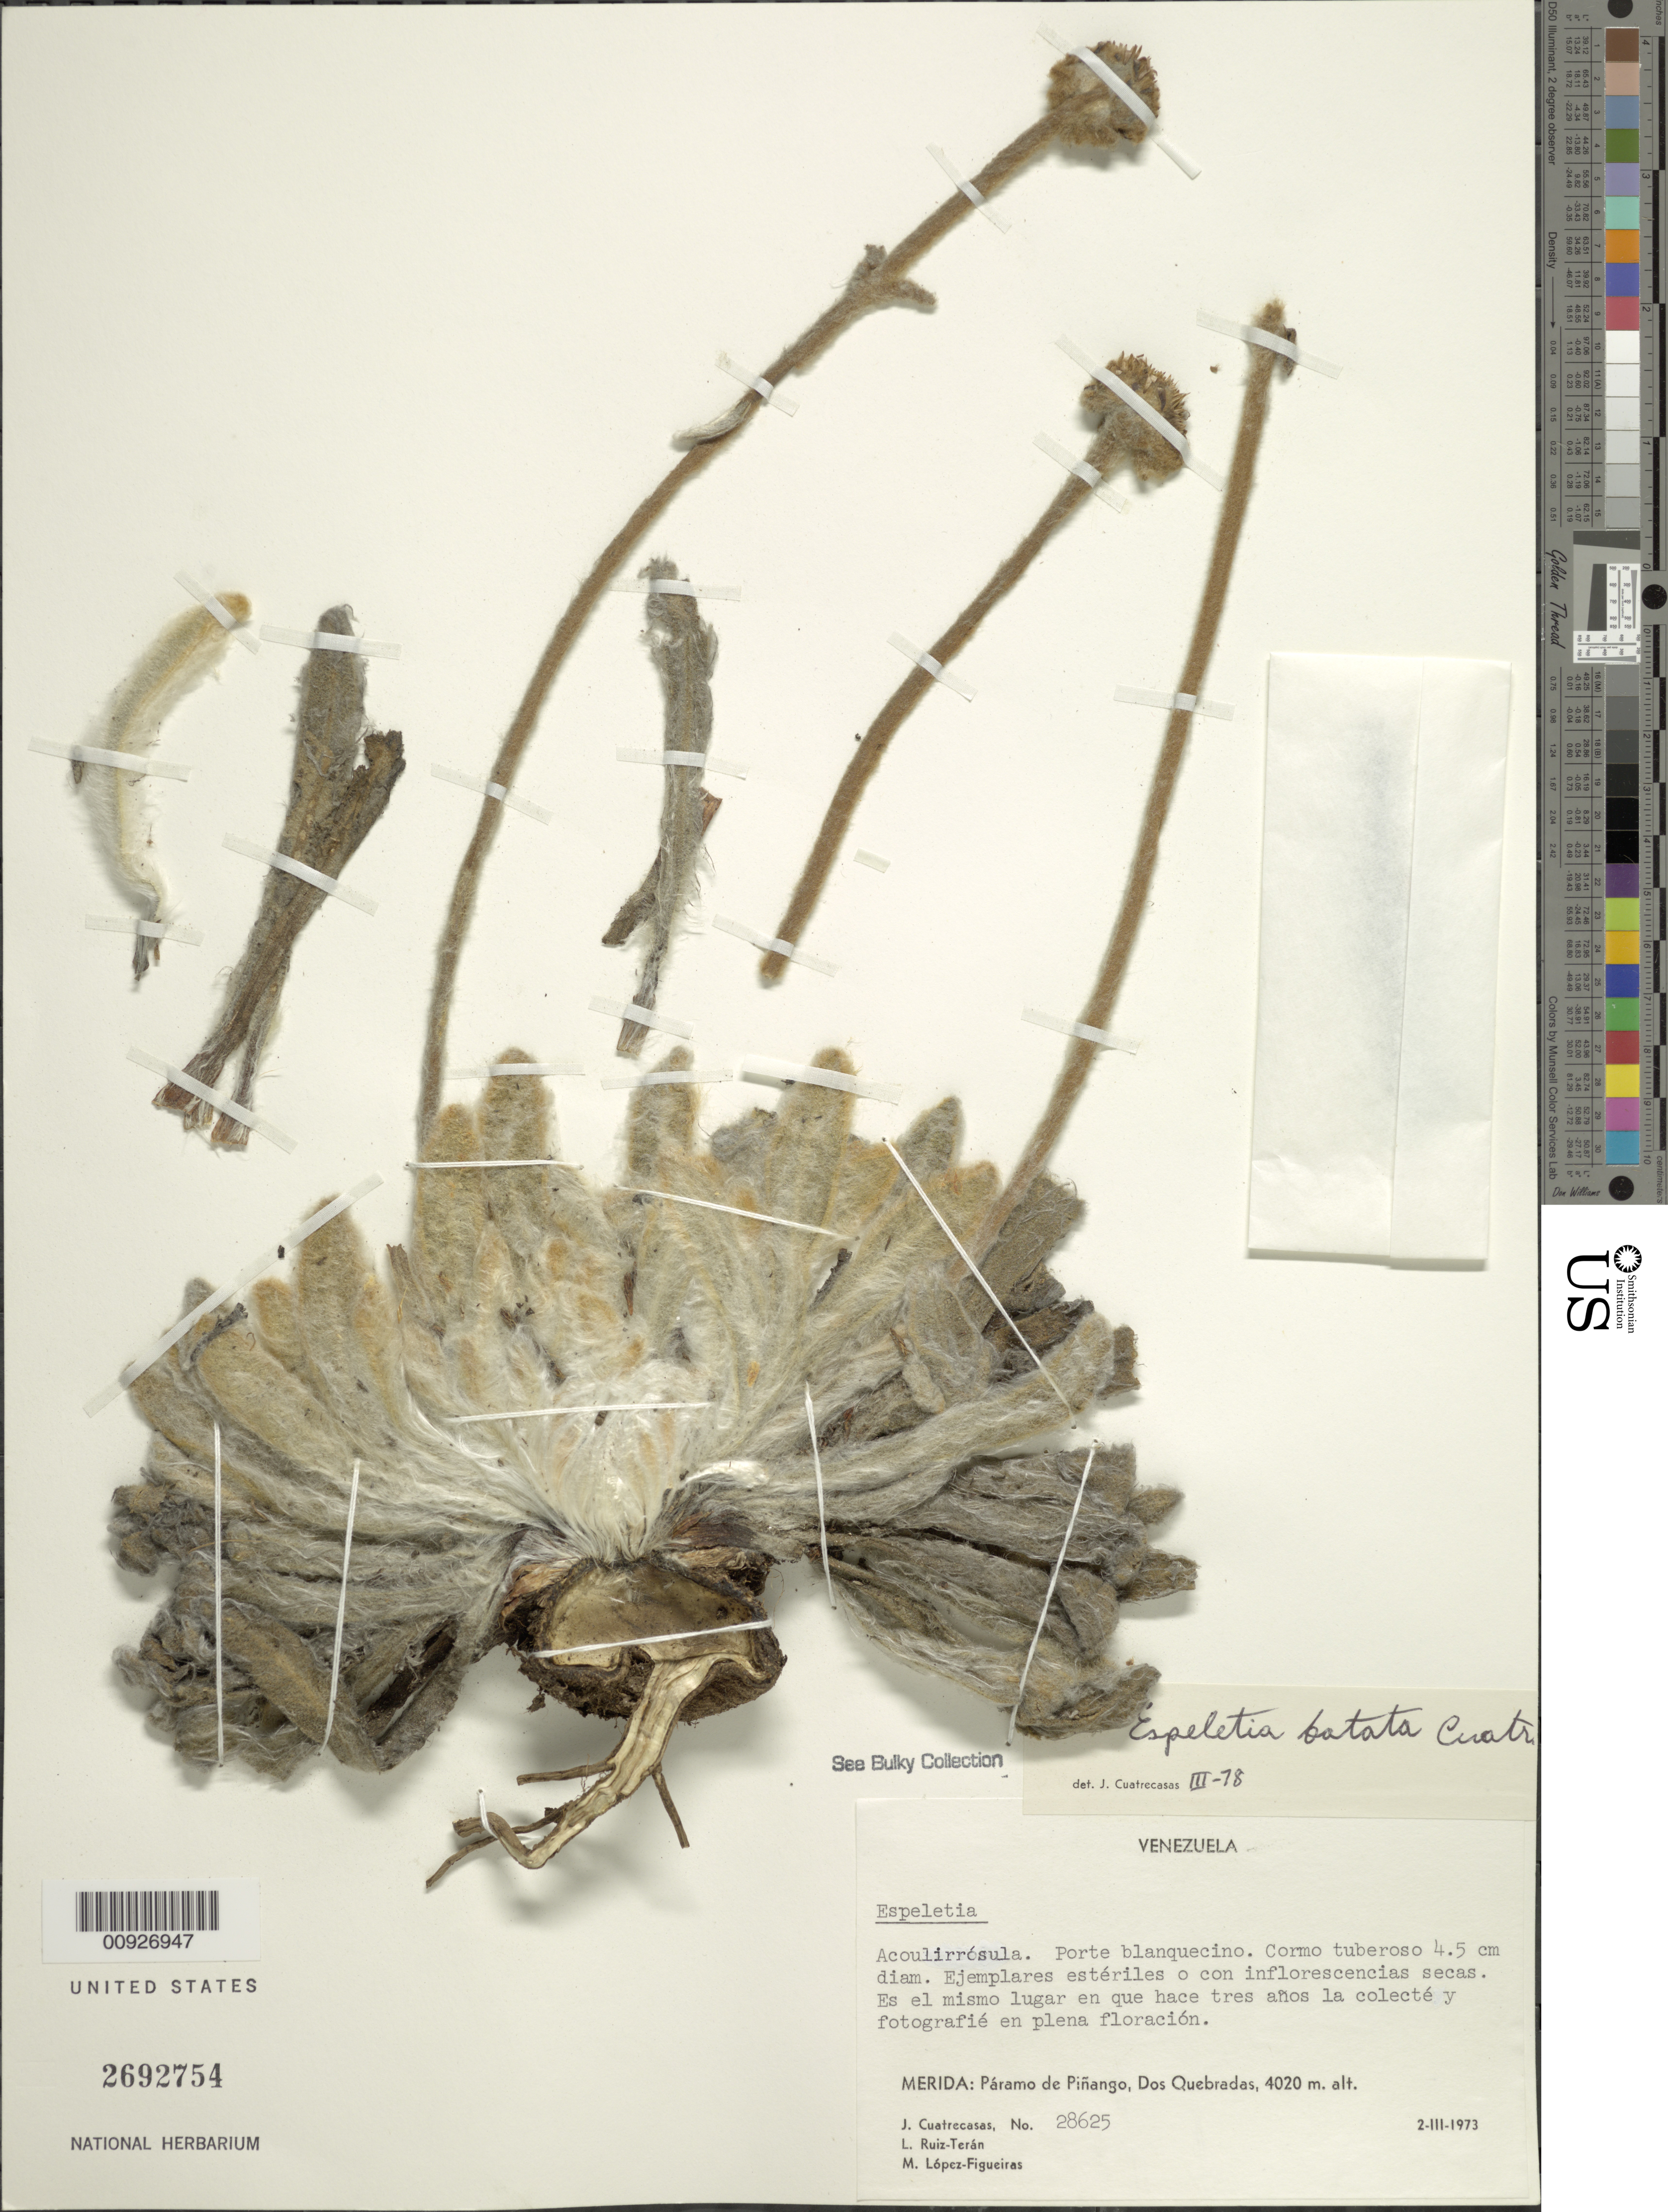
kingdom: Plantae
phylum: Tracheophyta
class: Magnoliopsida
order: Asterales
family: Asteraceae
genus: Espeletia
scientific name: Espeletia batata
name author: Cuatrec.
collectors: J. Cuatrecasas, L. E. Ruíz-Terán & M. López Figueiras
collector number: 28625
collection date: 1973-03-02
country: Venezuela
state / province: Mérida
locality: Páramo de Piñango. Páramo de Piñango, Dos Quebradas. Es el mismo lugar en que hace tres años la colecté y fotografié en plena floración. .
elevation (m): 4020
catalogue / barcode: US 2692754